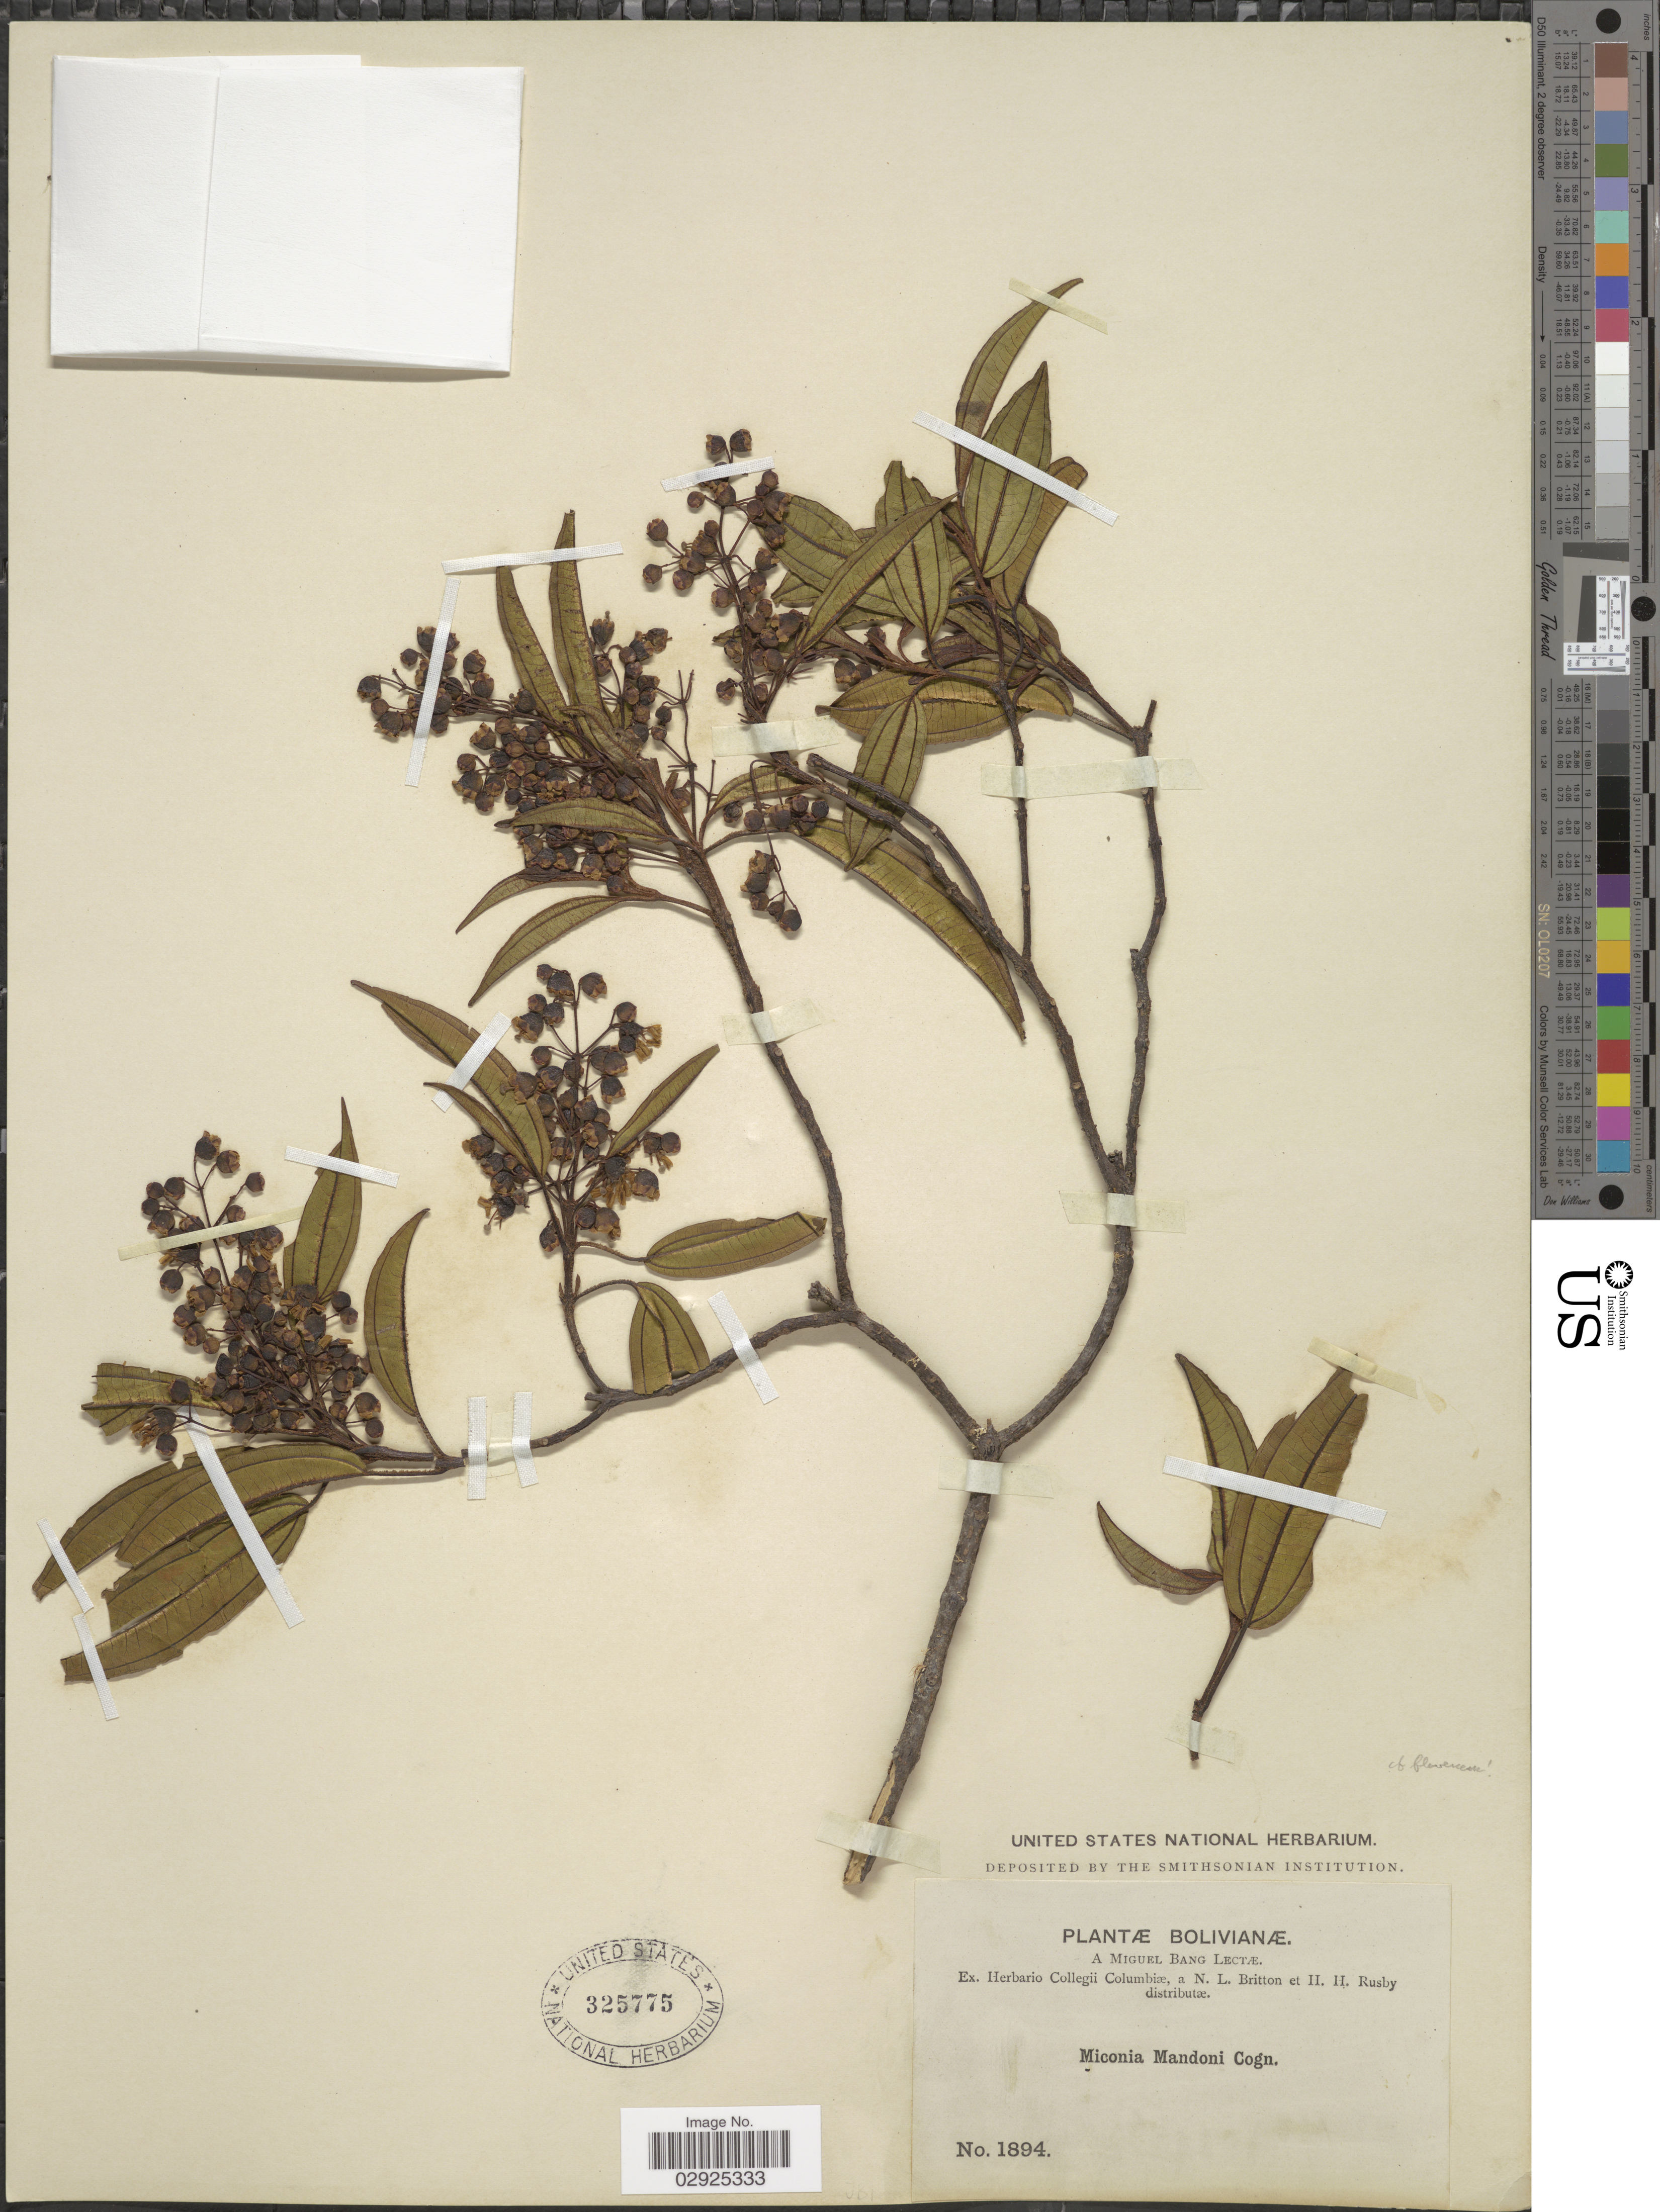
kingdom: Plantae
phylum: Tracheophyta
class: Magnoliopsida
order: Myrtales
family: Melastomataceae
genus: Miconia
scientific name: Miconia mandonii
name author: Cogn. in A. DC.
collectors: M. Bang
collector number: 1894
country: Bolivia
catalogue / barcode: US 325775